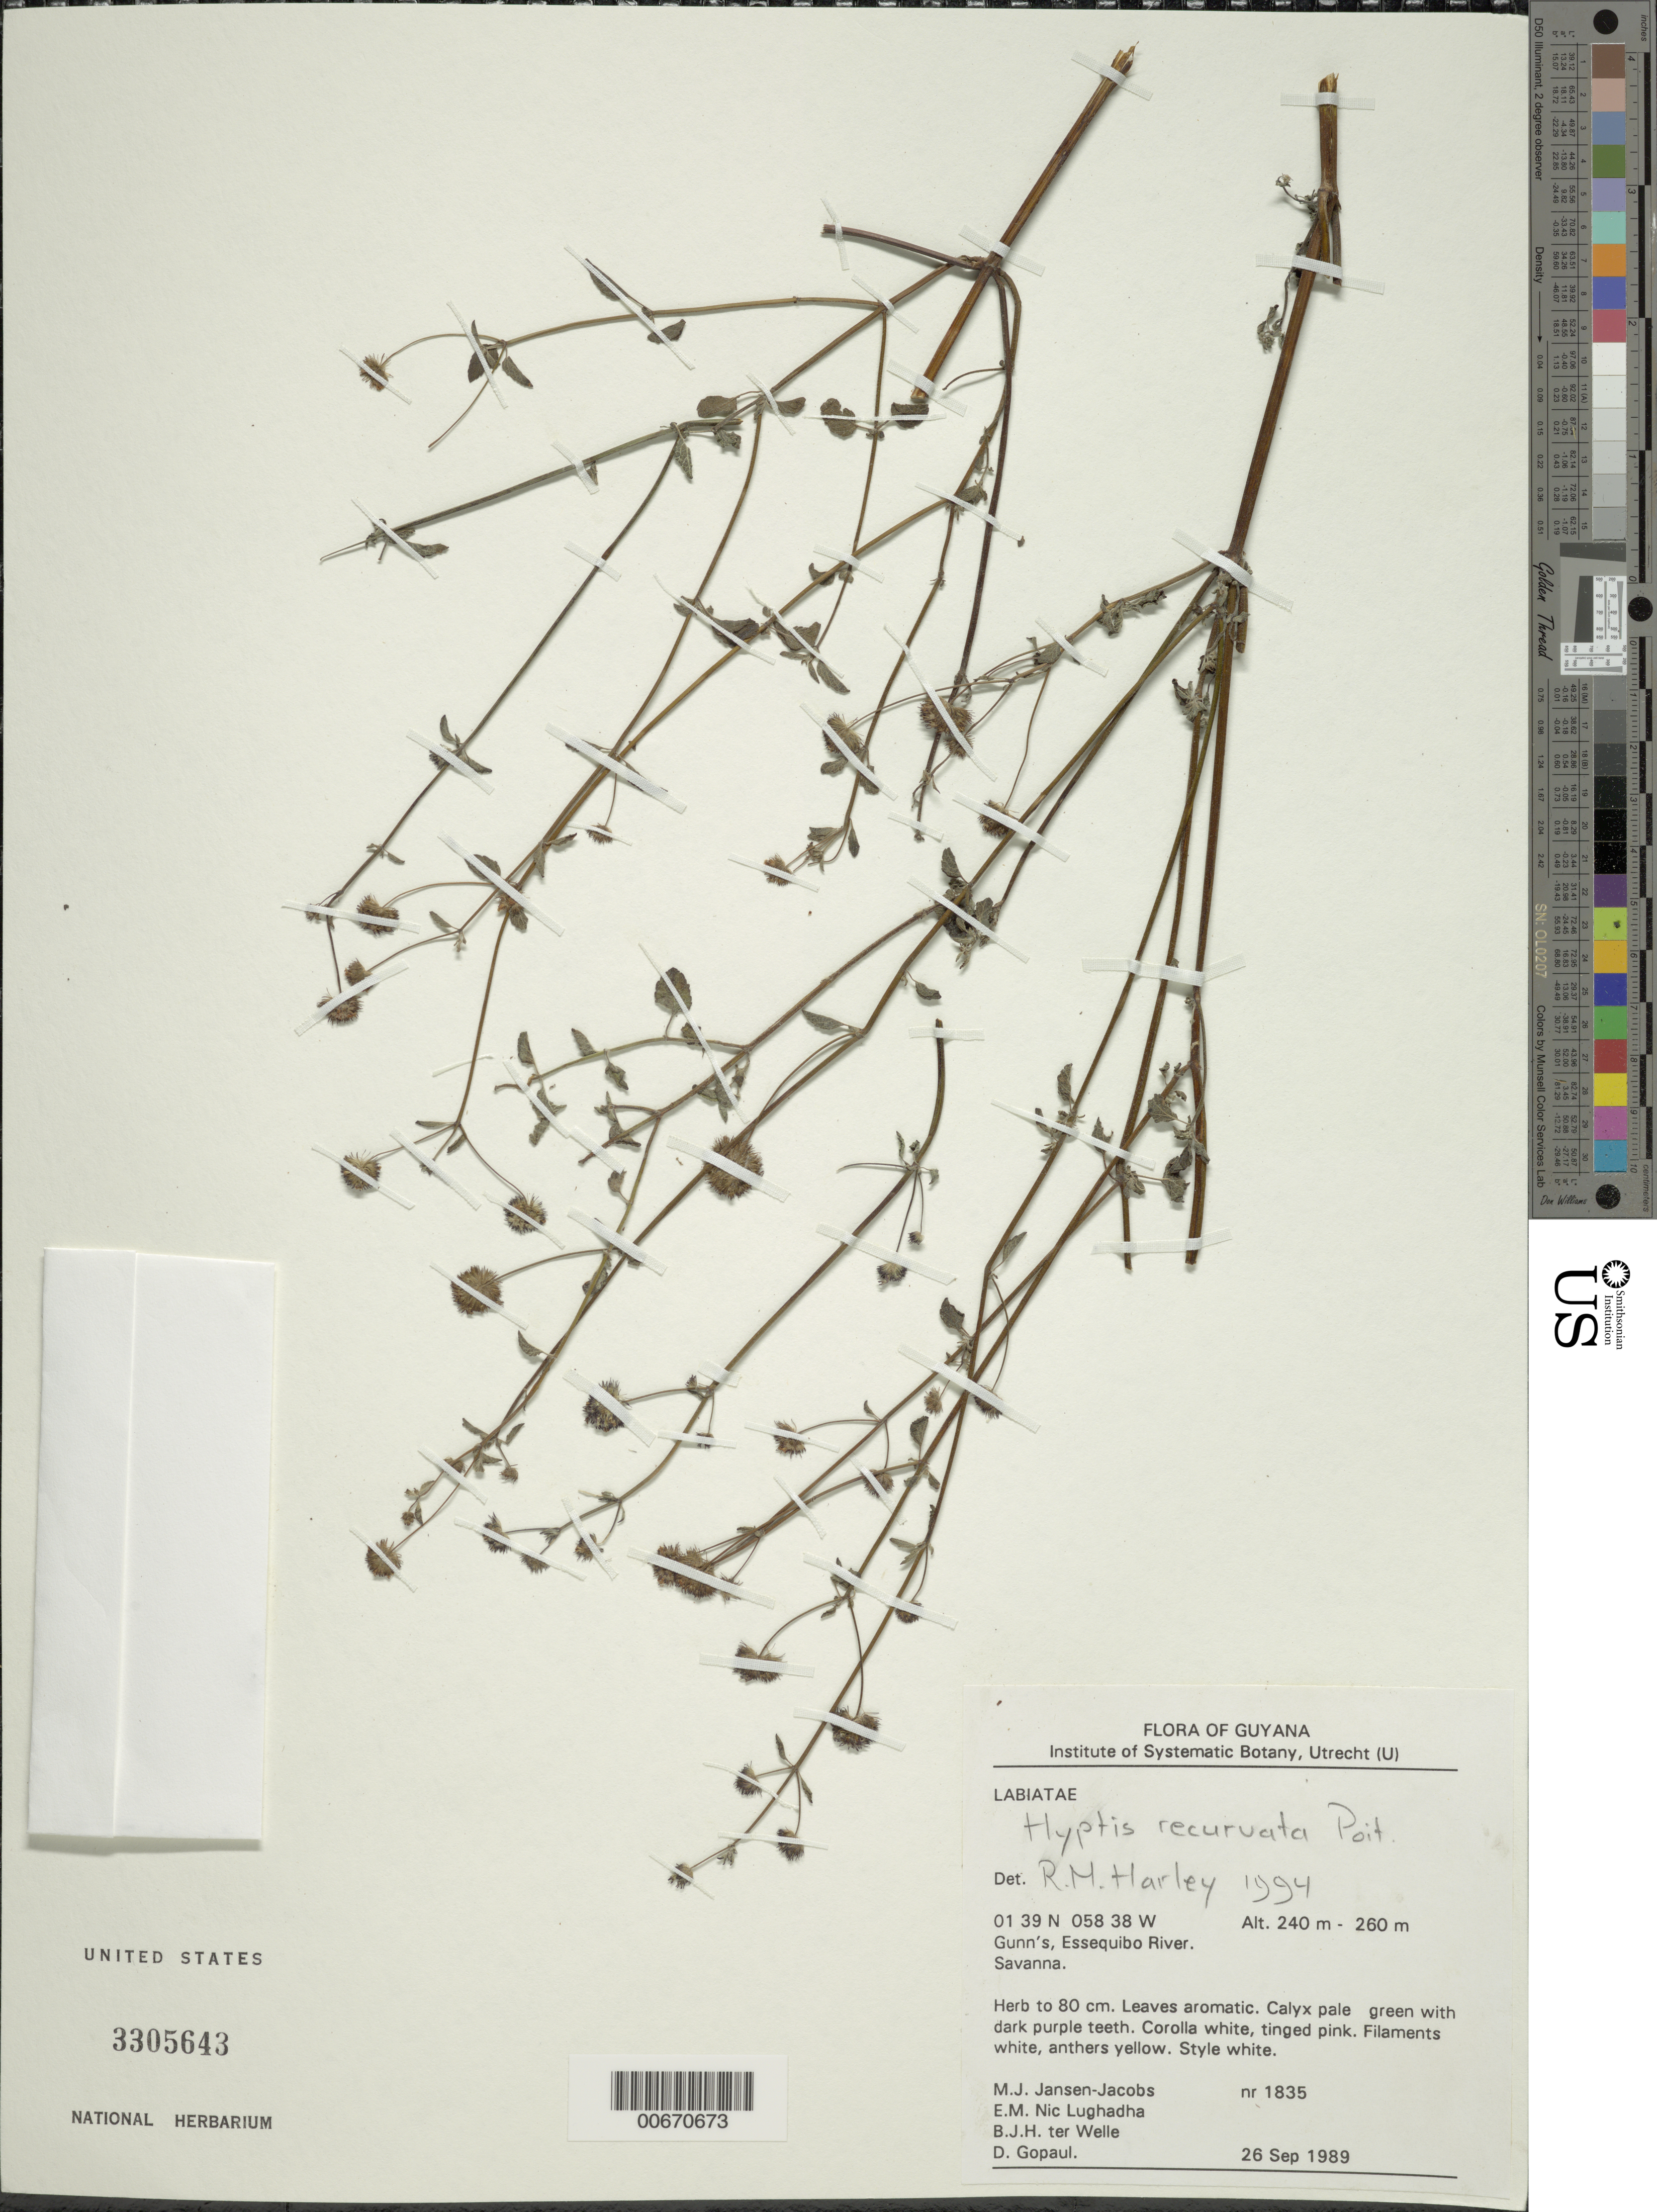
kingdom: Plantae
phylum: Tracheophyta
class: Magnoliopsida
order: Lamiales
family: Lamiaceae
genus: Hyptis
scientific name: Hyptis recurvata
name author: Poit.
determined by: Harley, R. M.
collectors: M. J. Jansen-Jacobs, E. Nic Lughadha, B. Welle & D. Gopaul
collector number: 1835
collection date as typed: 26-Sep-89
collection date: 1989-09-26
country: Guyana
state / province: U. Takutu-U. Essequibo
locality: Gunn's, Essequibo River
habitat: Savanna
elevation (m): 240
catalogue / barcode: US 3305643